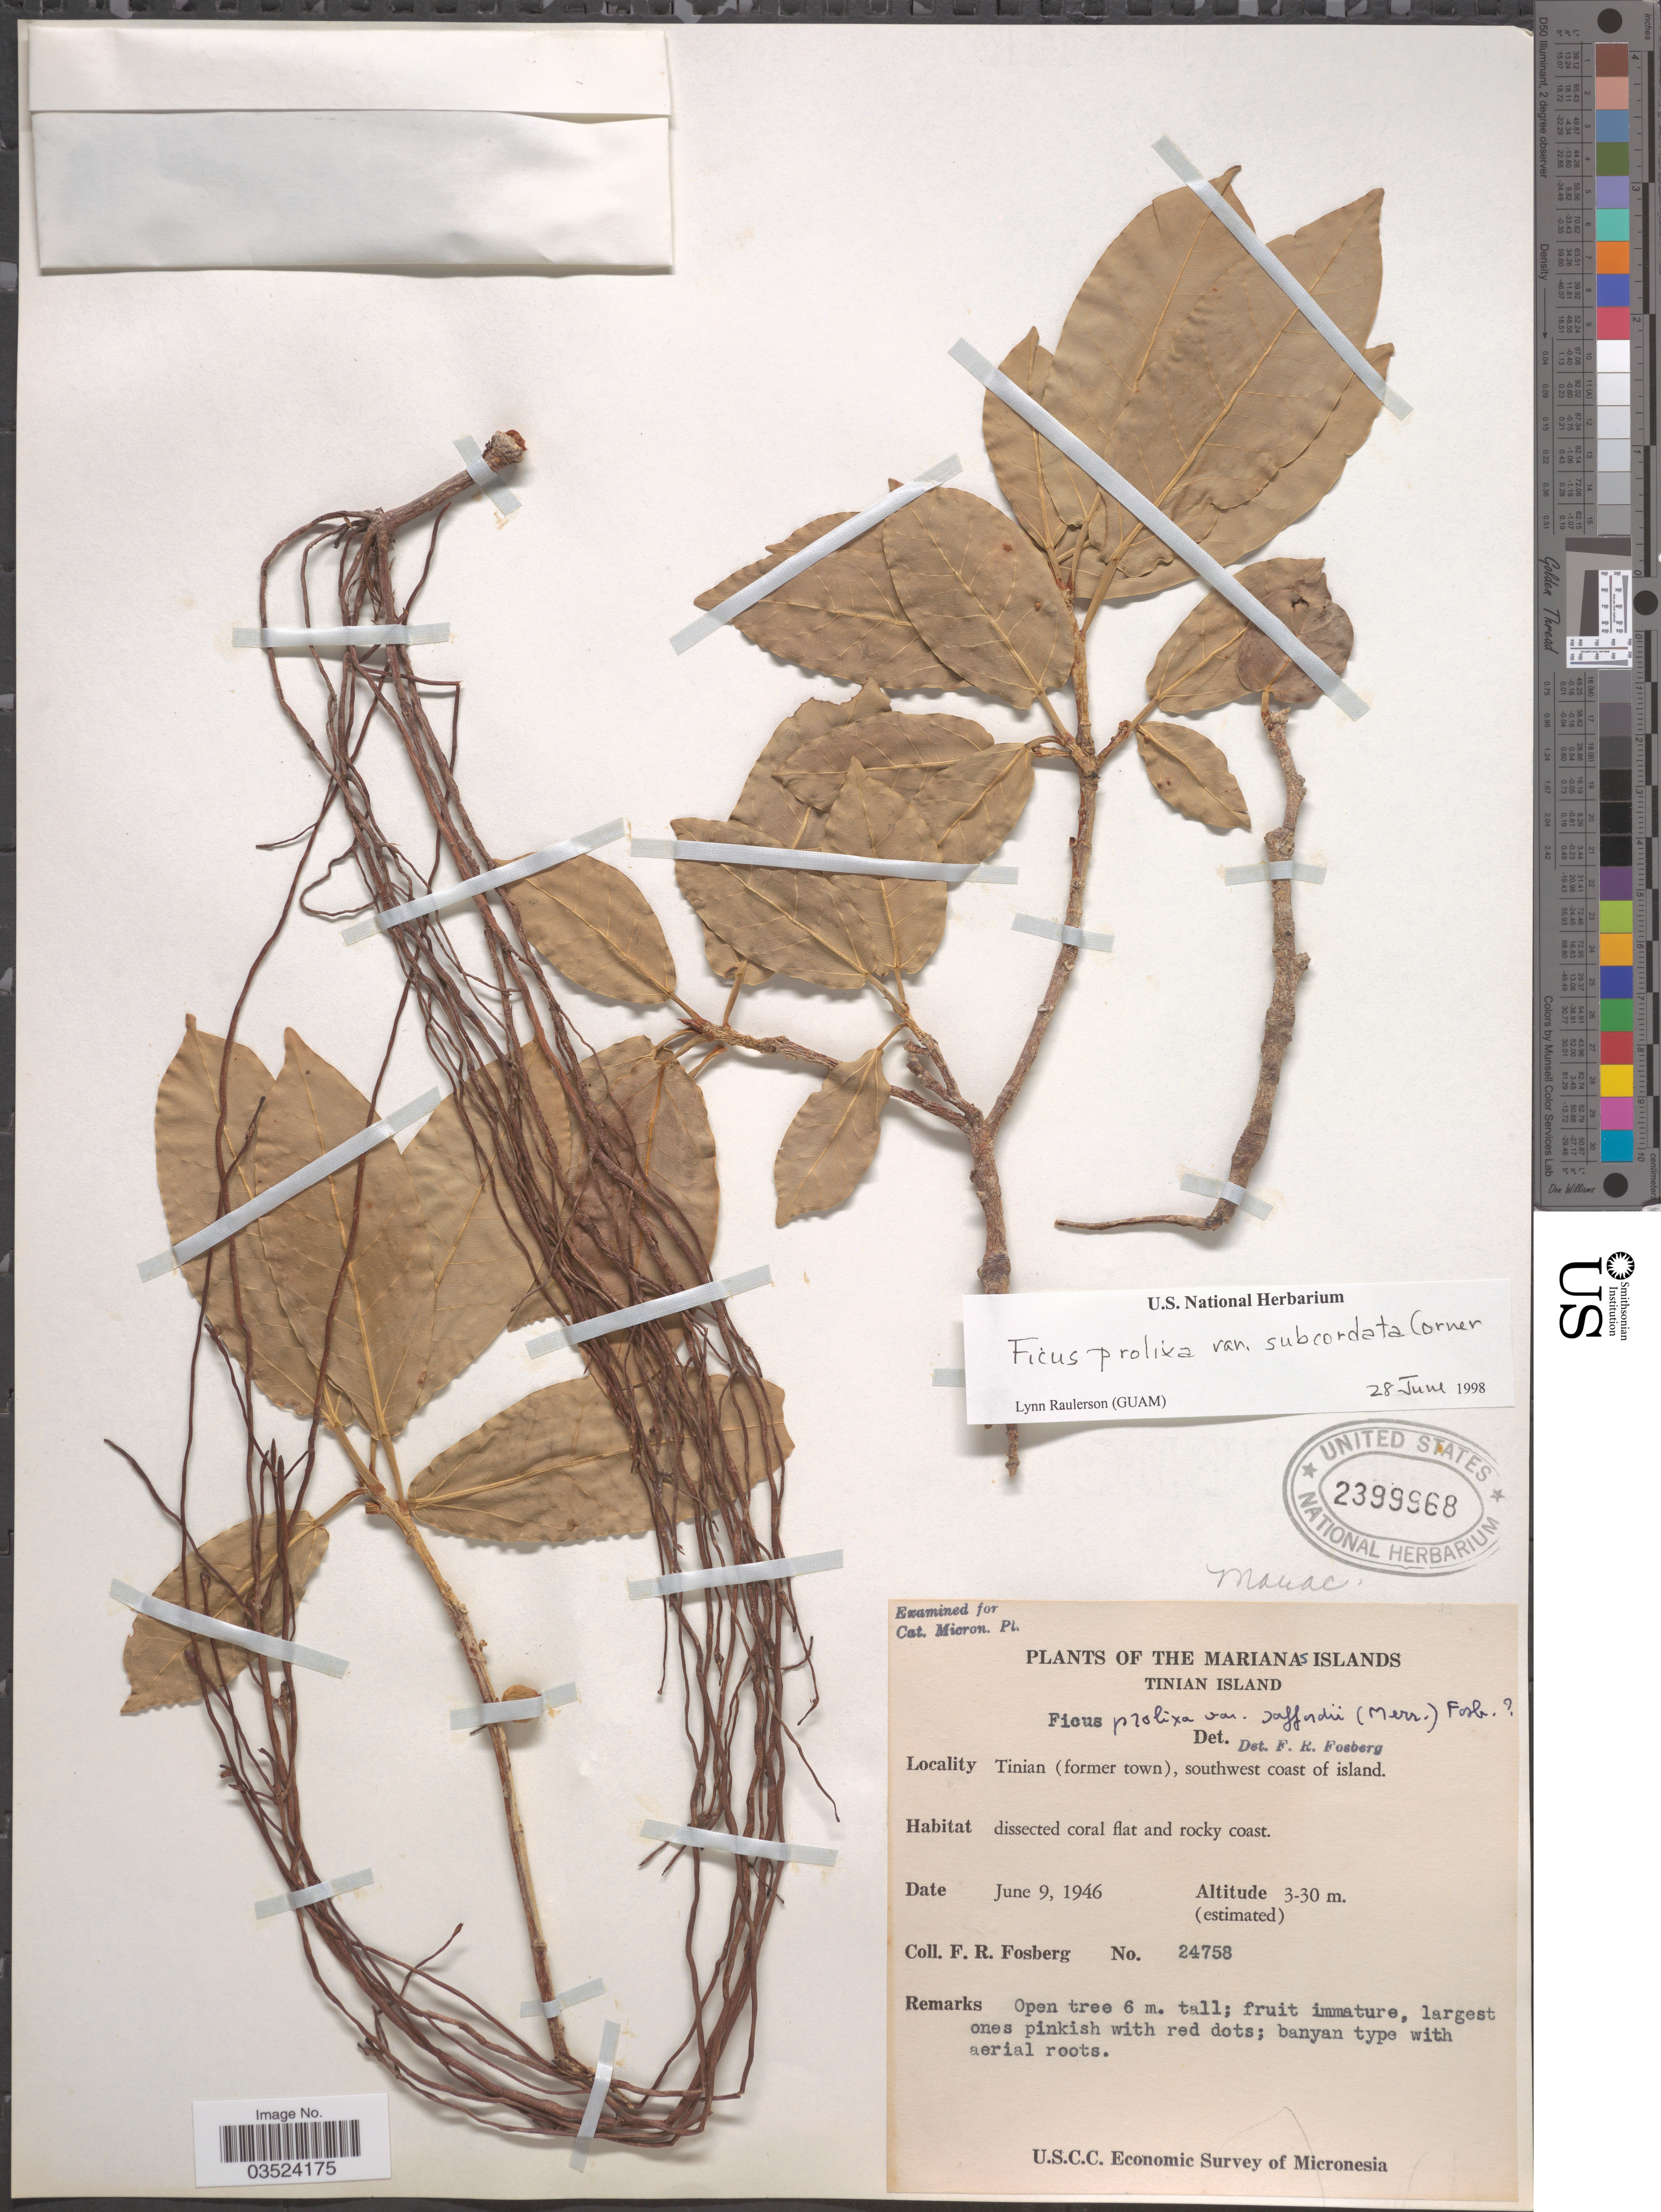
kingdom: Plantae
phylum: Tracheophyta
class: Magnoliopsida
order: Rosales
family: Moraceae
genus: Ficus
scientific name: Ficus prolixa var. subcordata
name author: Corner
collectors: F. R. Fosberg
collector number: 24758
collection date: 1946-06-09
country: Northern Mariana Islands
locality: The Marianas Islands. Tinian Island. Tinian (former town), southwest coast of island.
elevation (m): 3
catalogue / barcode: US 2399968